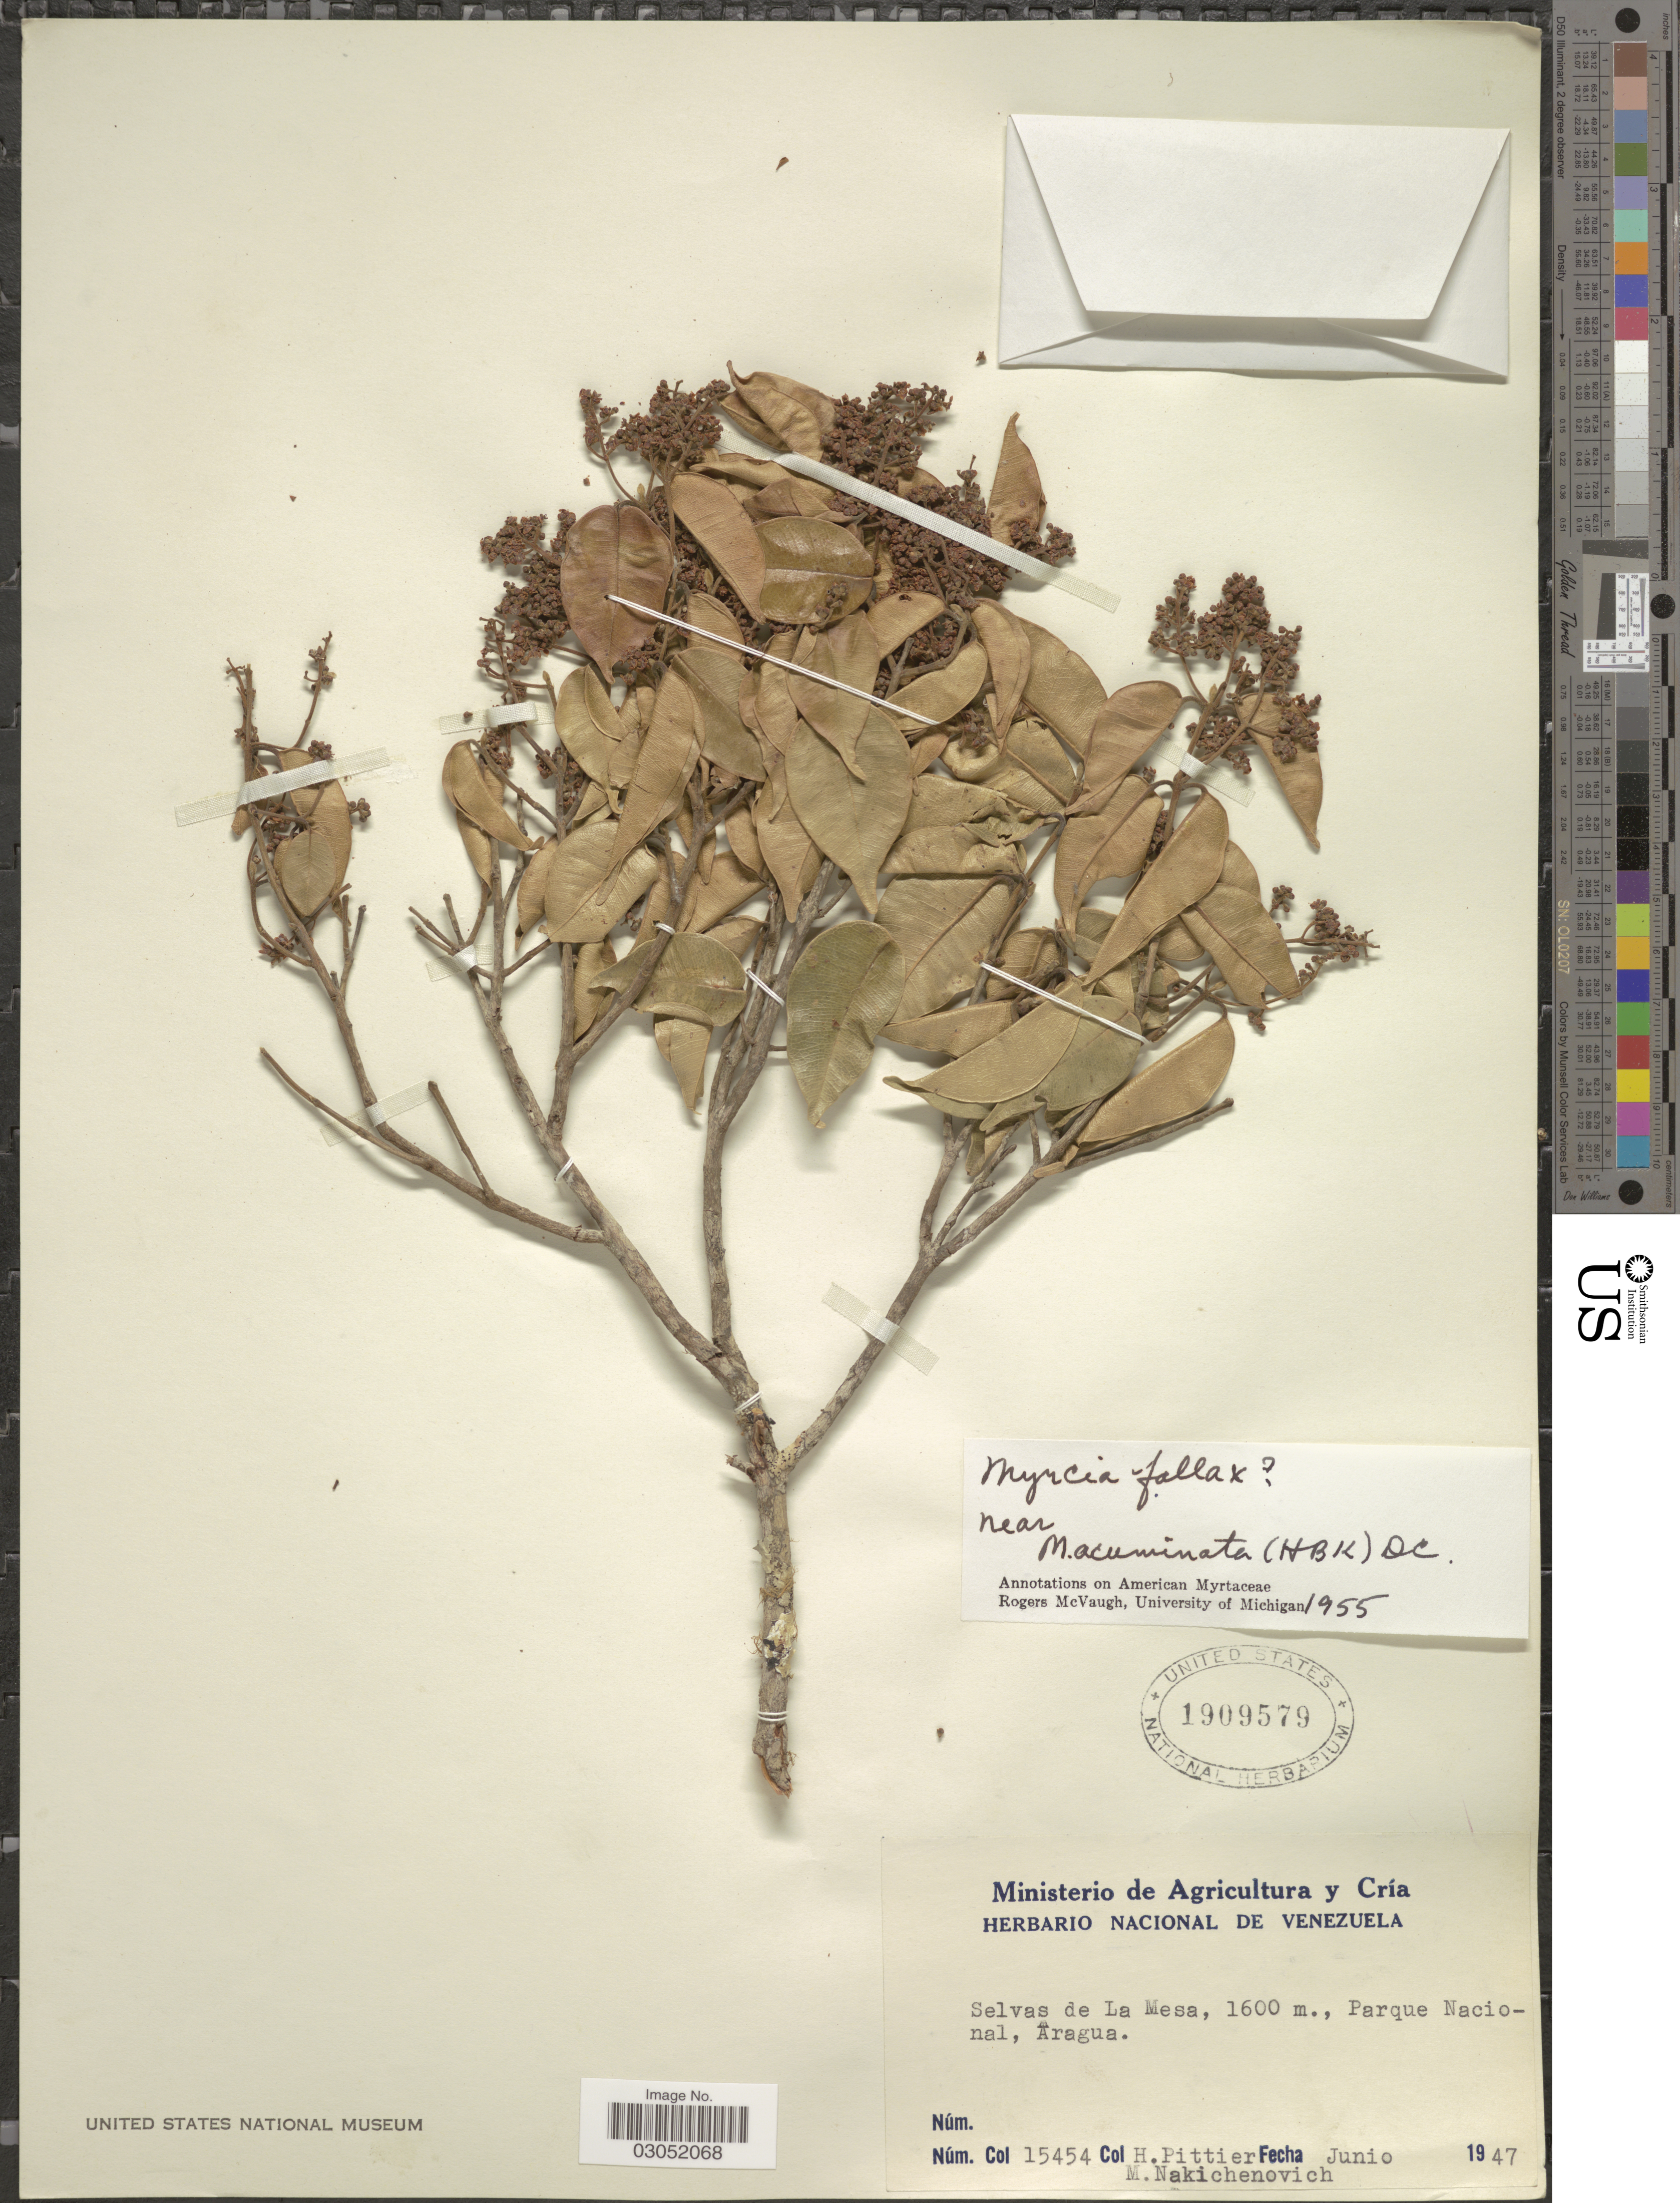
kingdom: Plantae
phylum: Tracheophyta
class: Magnoliopsida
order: Myrtales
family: Myrtaceae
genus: Myrcia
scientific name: Myrcia acuminata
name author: (Kunth) DC.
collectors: H. F. Pittier & M. Nakichenovich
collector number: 15454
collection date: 1947-06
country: Venezuela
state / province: Aragua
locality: Selvas de La Mesa. Parque Nacional.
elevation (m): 1600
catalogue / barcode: US 1909579